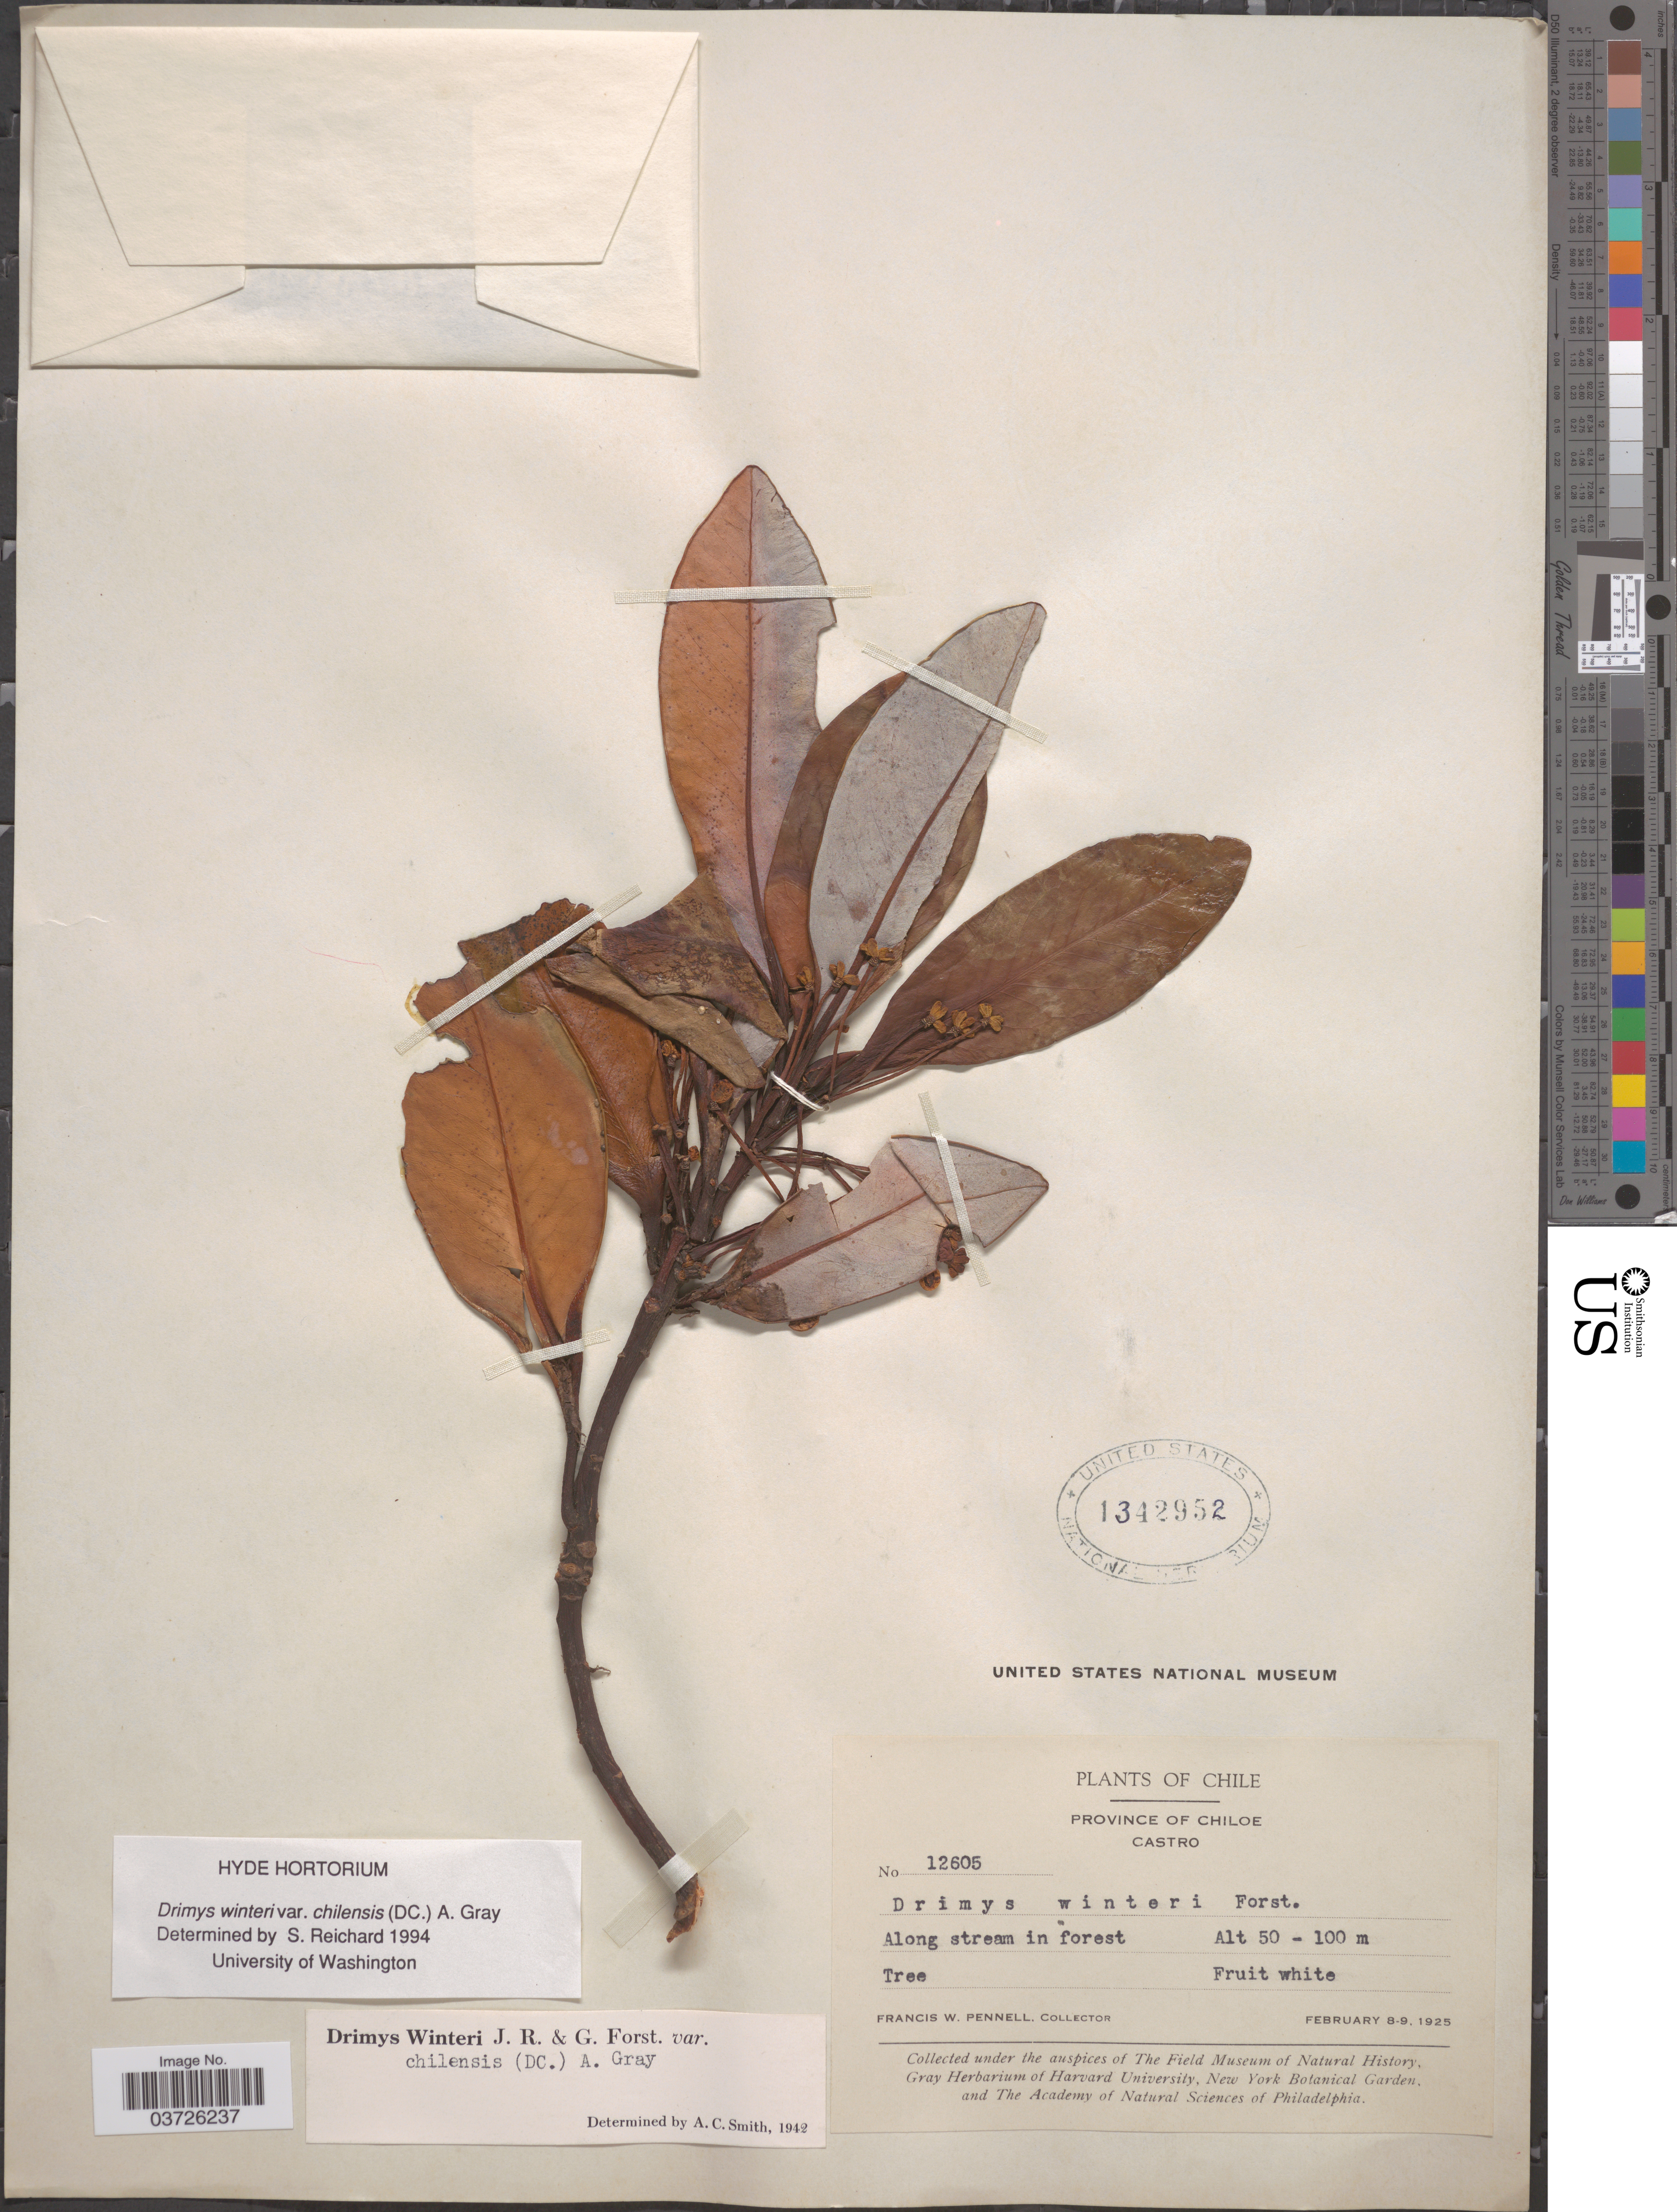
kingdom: Plantae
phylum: Tracheophyta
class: Magnoliopsida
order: Canellales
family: Winteraceae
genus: Drimys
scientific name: Drimys winteri var. chilensis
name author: (DC.) A. Gray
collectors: F. W. Pennell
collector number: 12605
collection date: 1925-02-08/1925-02-09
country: Chile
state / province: Arica y Parinacota (XV)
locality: Province of Chiloe. Castro.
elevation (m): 50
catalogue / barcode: US 1342952